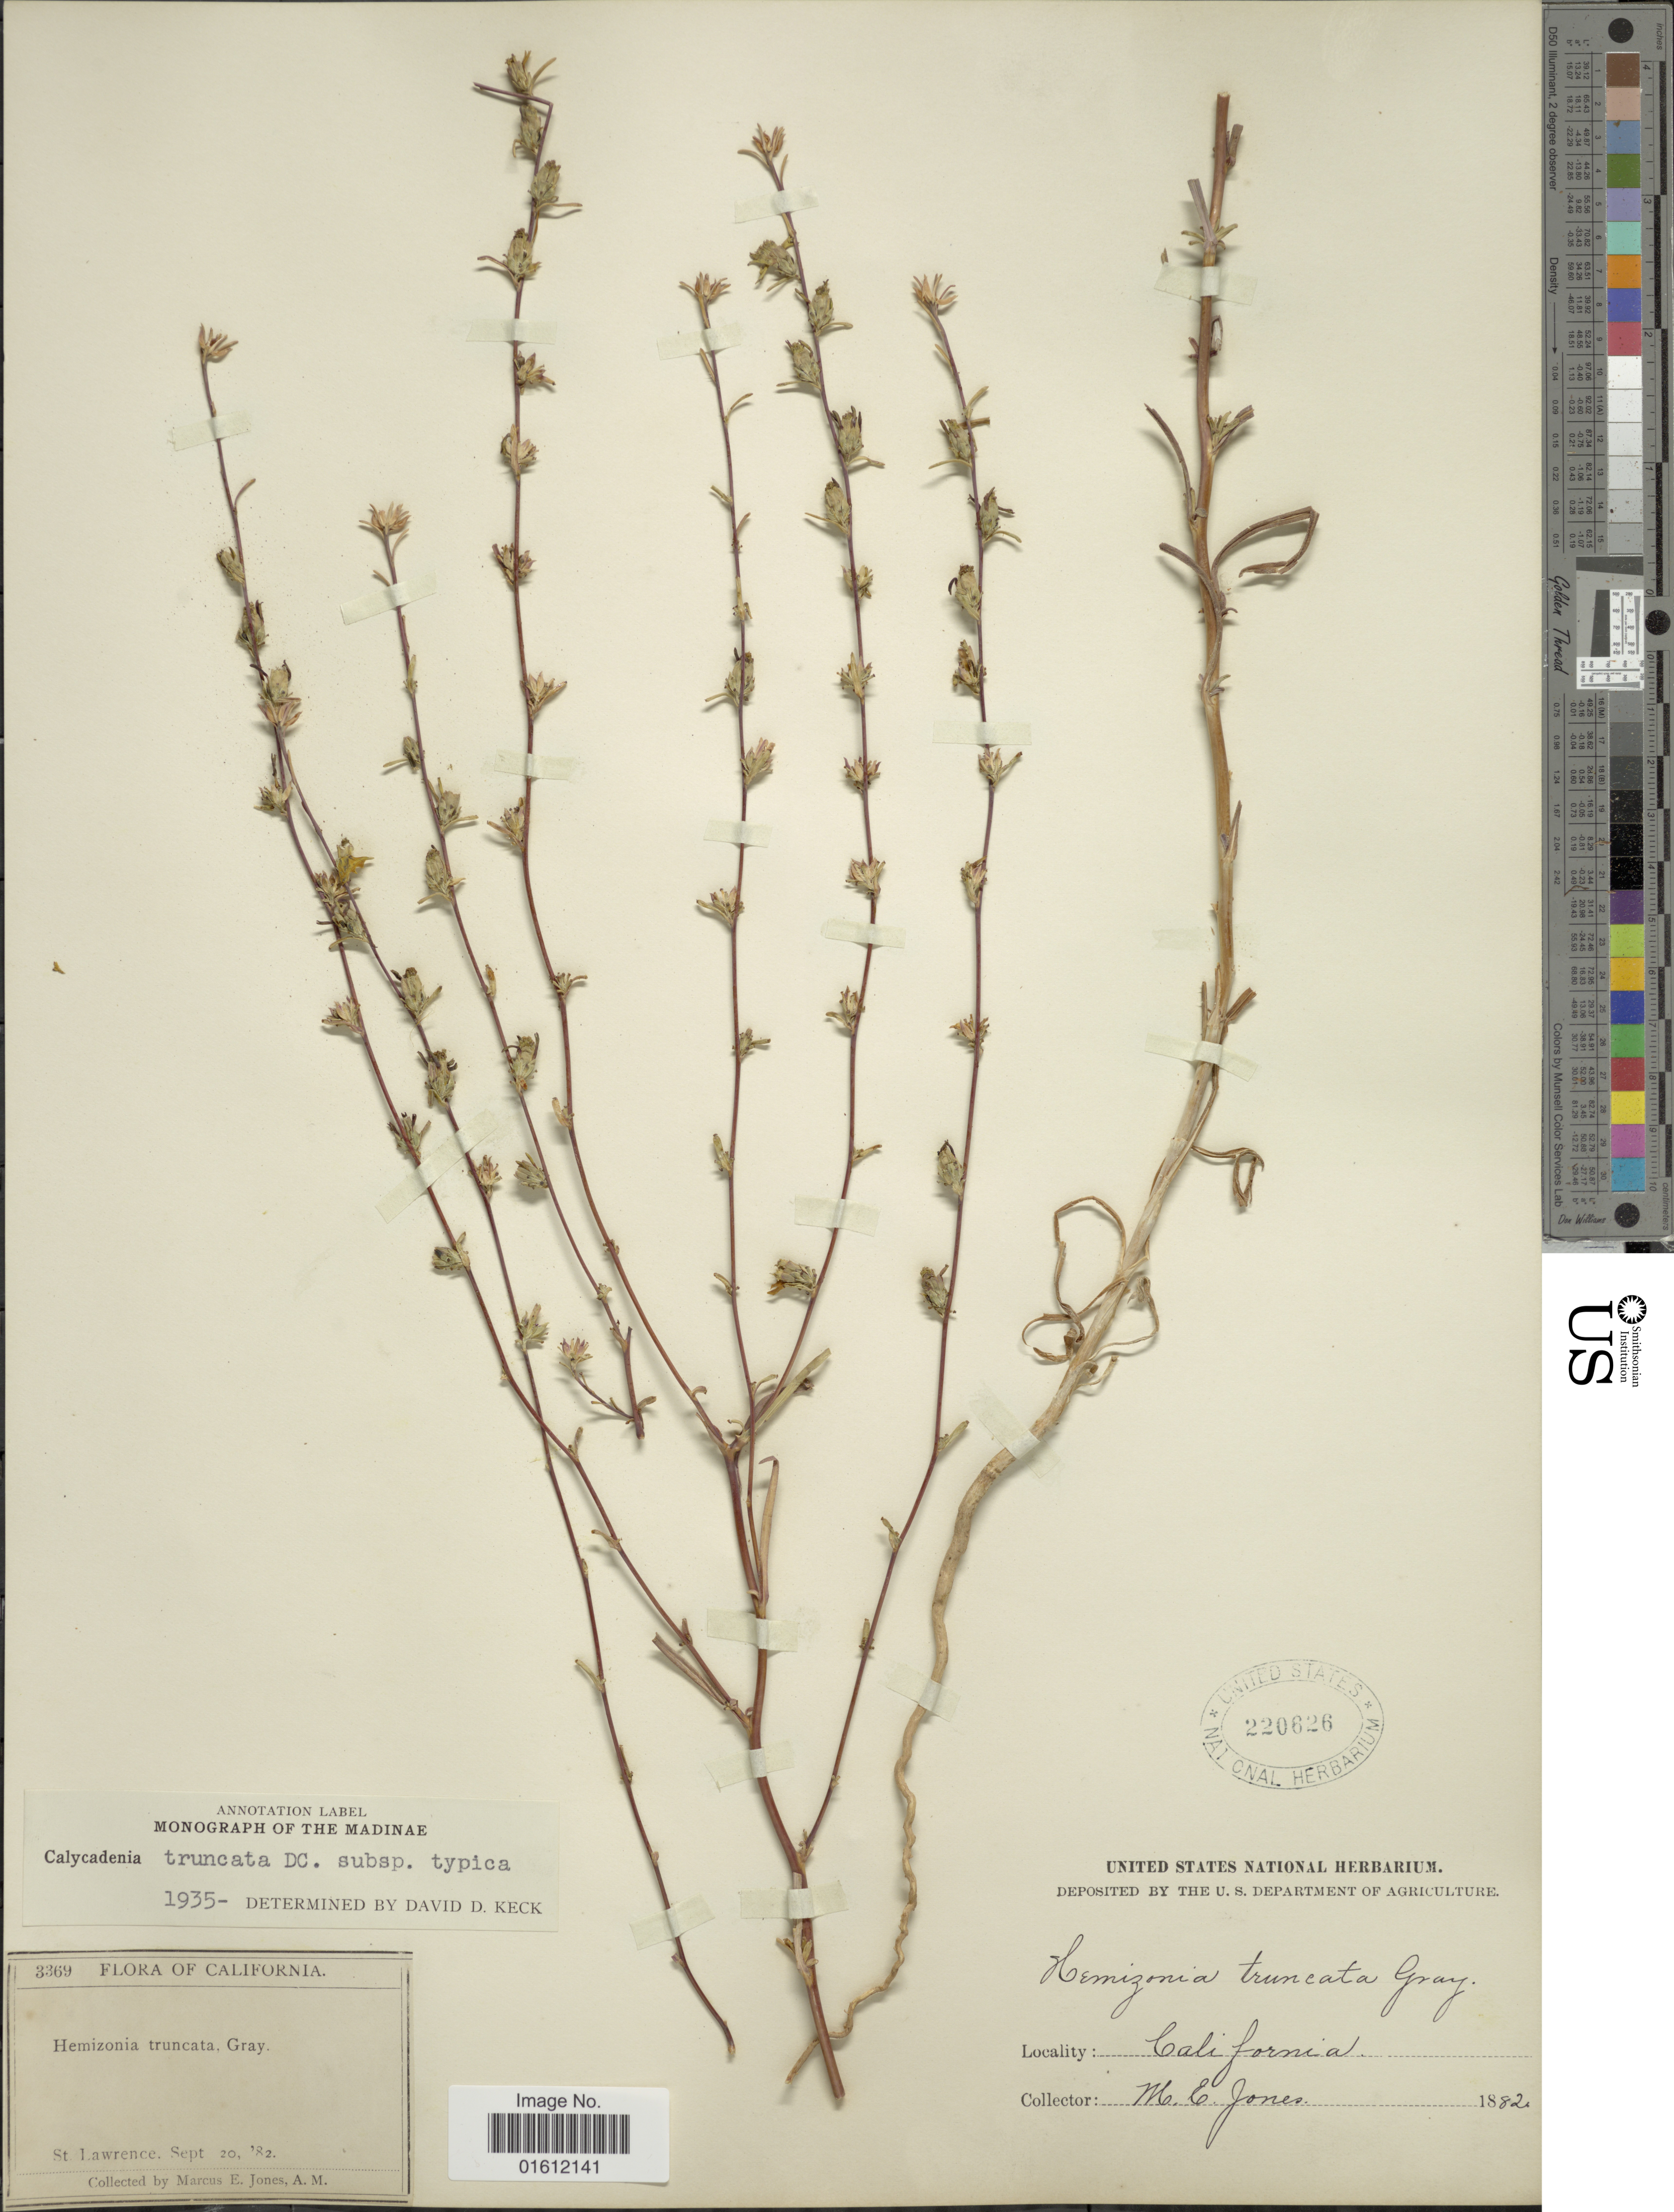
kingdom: Plantae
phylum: Tracheophyta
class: Magnoliopsida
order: Asterales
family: Asteraceae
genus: Calycadenia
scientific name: Calycadenia truncata subsp. truncata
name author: DC.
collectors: M. E. Jones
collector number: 3369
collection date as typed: Transcribed d/m/y: 20/9/82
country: United States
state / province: California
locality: St. Lawrence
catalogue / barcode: US 220626